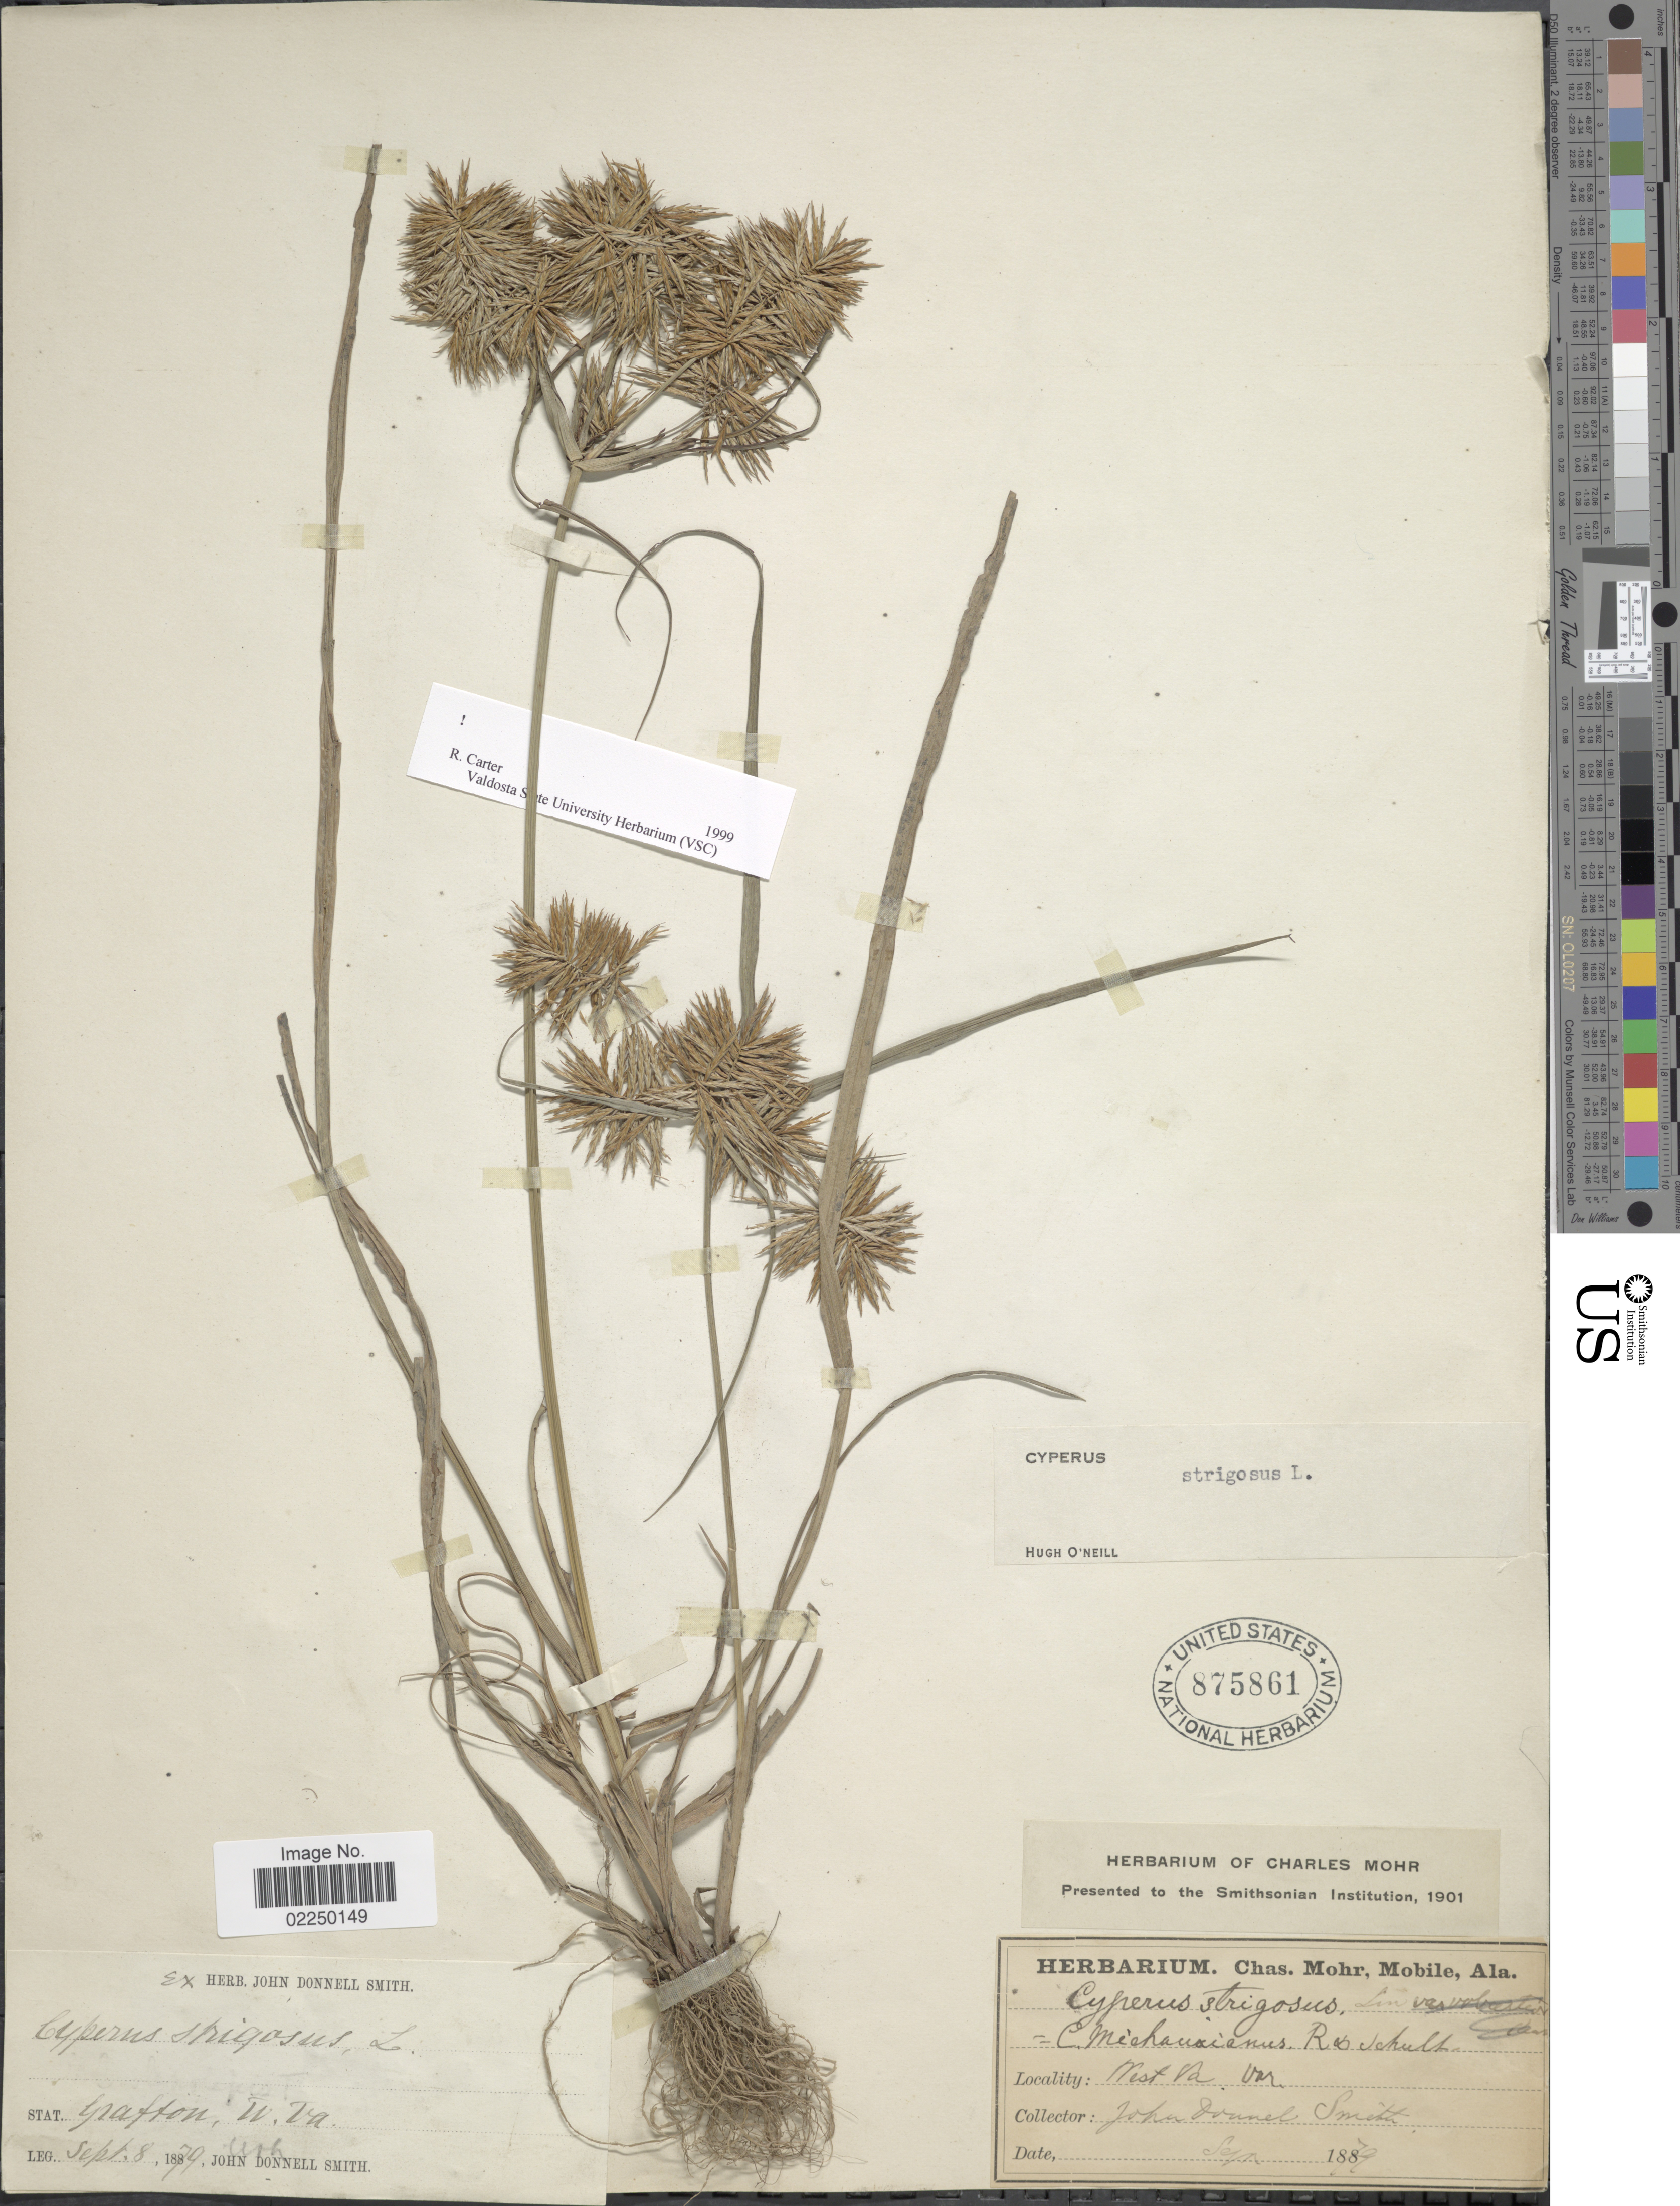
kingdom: Plantae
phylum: Tracheophyta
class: Liliopsida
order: Poales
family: Cyperaceae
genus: Cyperus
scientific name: Cyperus strigosus L.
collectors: J. Donnell Smith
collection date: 1879-09-08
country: United States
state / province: West Virginia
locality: Grafton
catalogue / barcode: US 875861